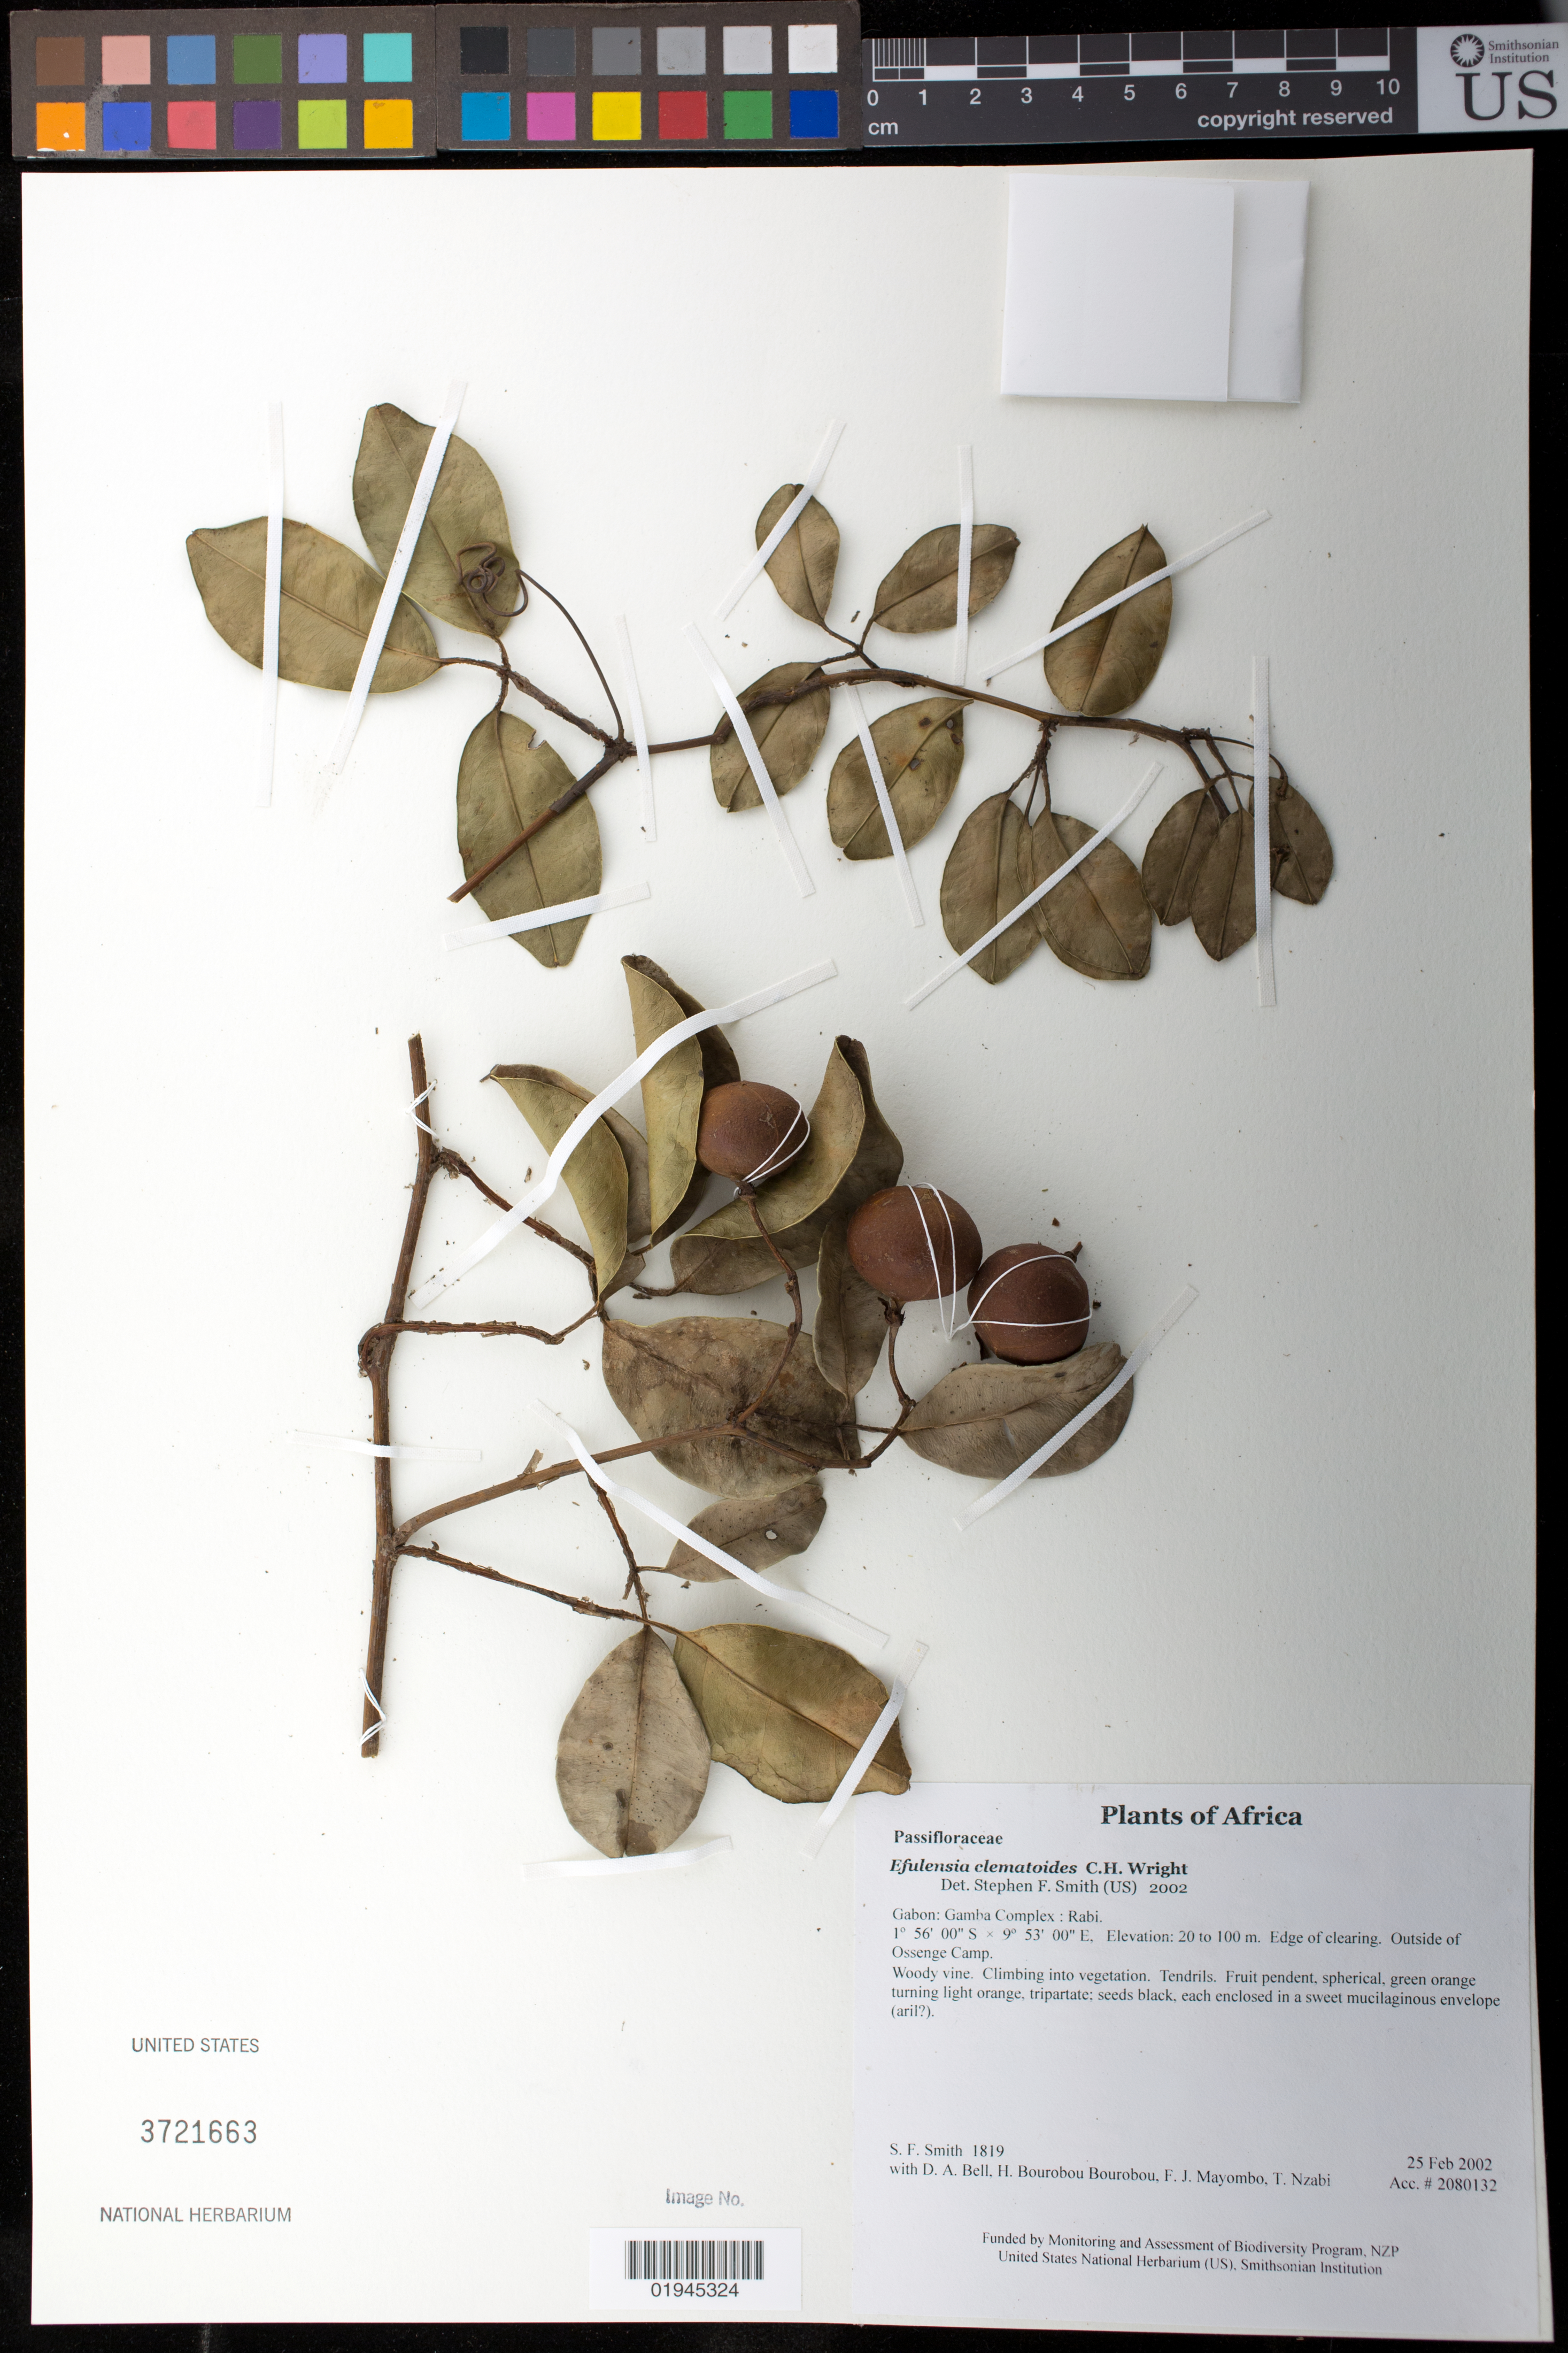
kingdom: Plantae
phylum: Tracheophyta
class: Magnoliopsida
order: Malpighiales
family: Passifloraceae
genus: Efulensia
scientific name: Efulensia clematoides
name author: C.H. Wright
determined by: Smith, Stephen F., (US), NMNH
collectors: S.F. Smith, D. A. Bell, H. Bourobou Bourobou & F. J. Mayombo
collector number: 1819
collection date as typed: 25 Feb 2002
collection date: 2002-02-25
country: Gabon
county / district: Gamba Complex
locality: Rabi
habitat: Edge of clearing. Outside of Ossenge Camp.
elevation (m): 20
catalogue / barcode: US 3721663